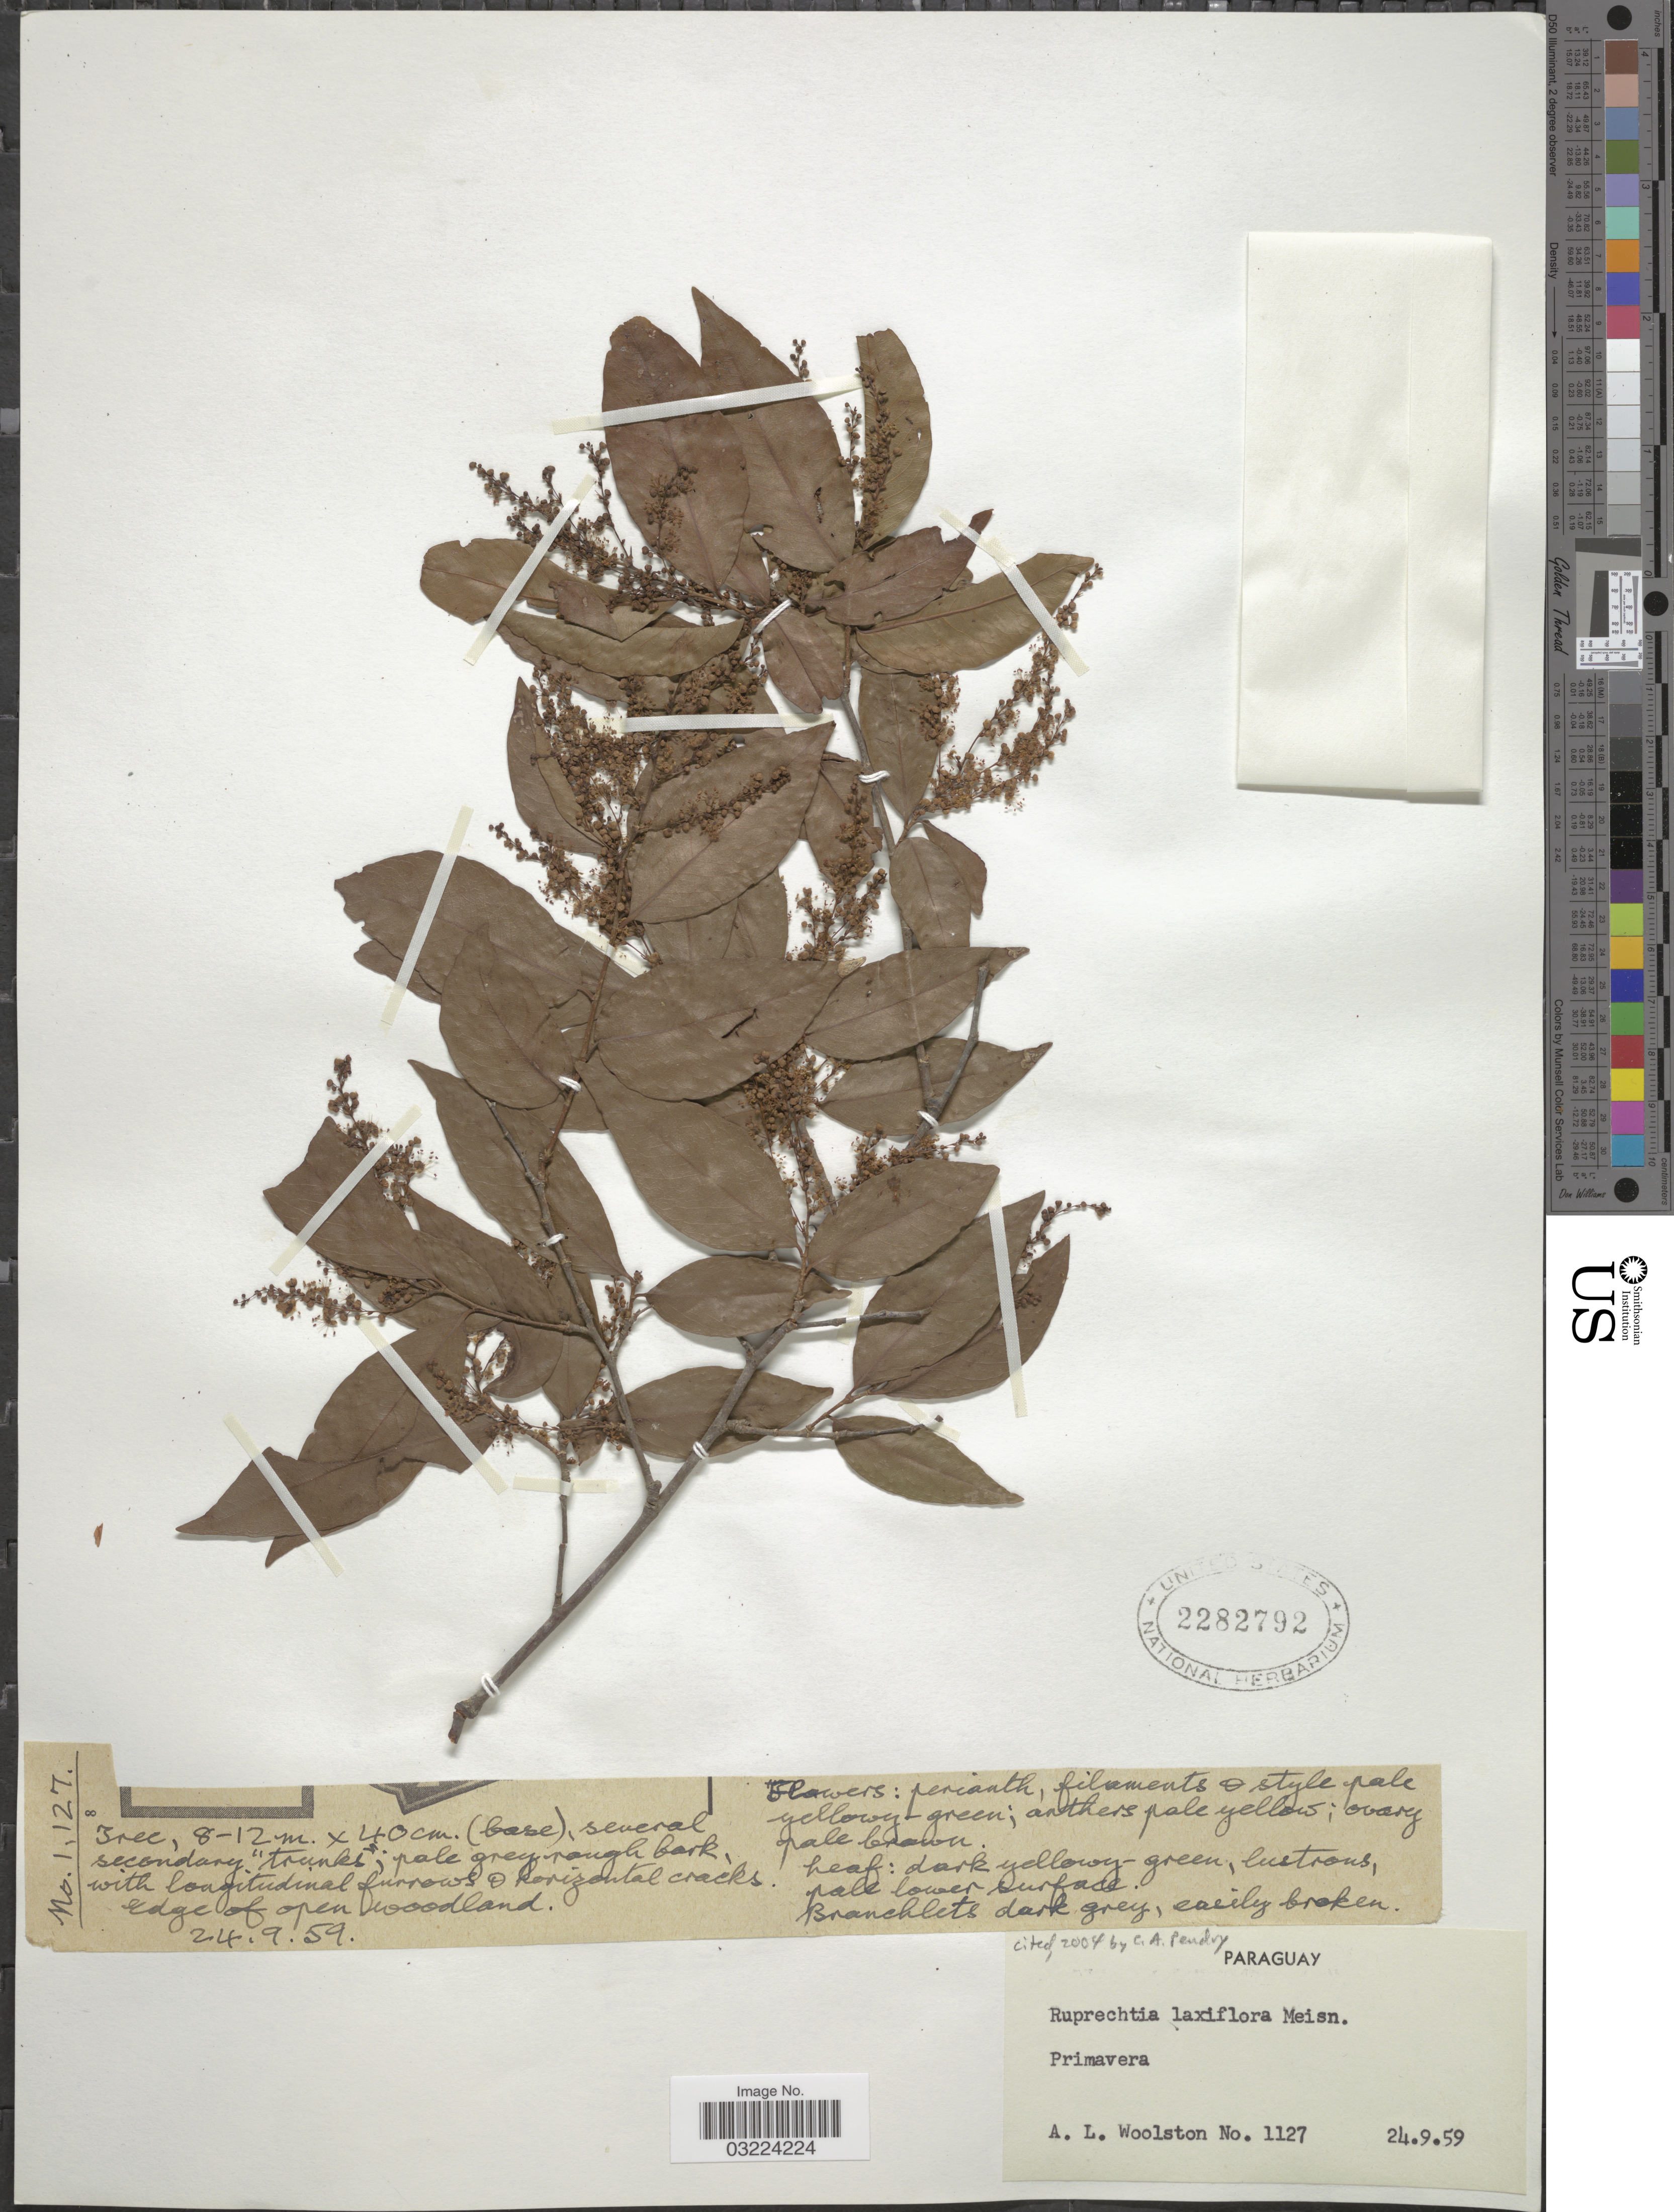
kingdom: Plantae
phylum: Tracheophyta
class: Magnoliopsida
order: Caryophyllales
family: Polygonaceae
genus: Ruprechtia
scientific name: Ruprechtia laxiflora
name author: Meisn.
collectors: A. Woolston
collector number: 1127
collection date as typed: Transcribed d/m/y: 24/9/59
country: Paraguay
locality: Primavera.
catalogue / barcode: US 2282792